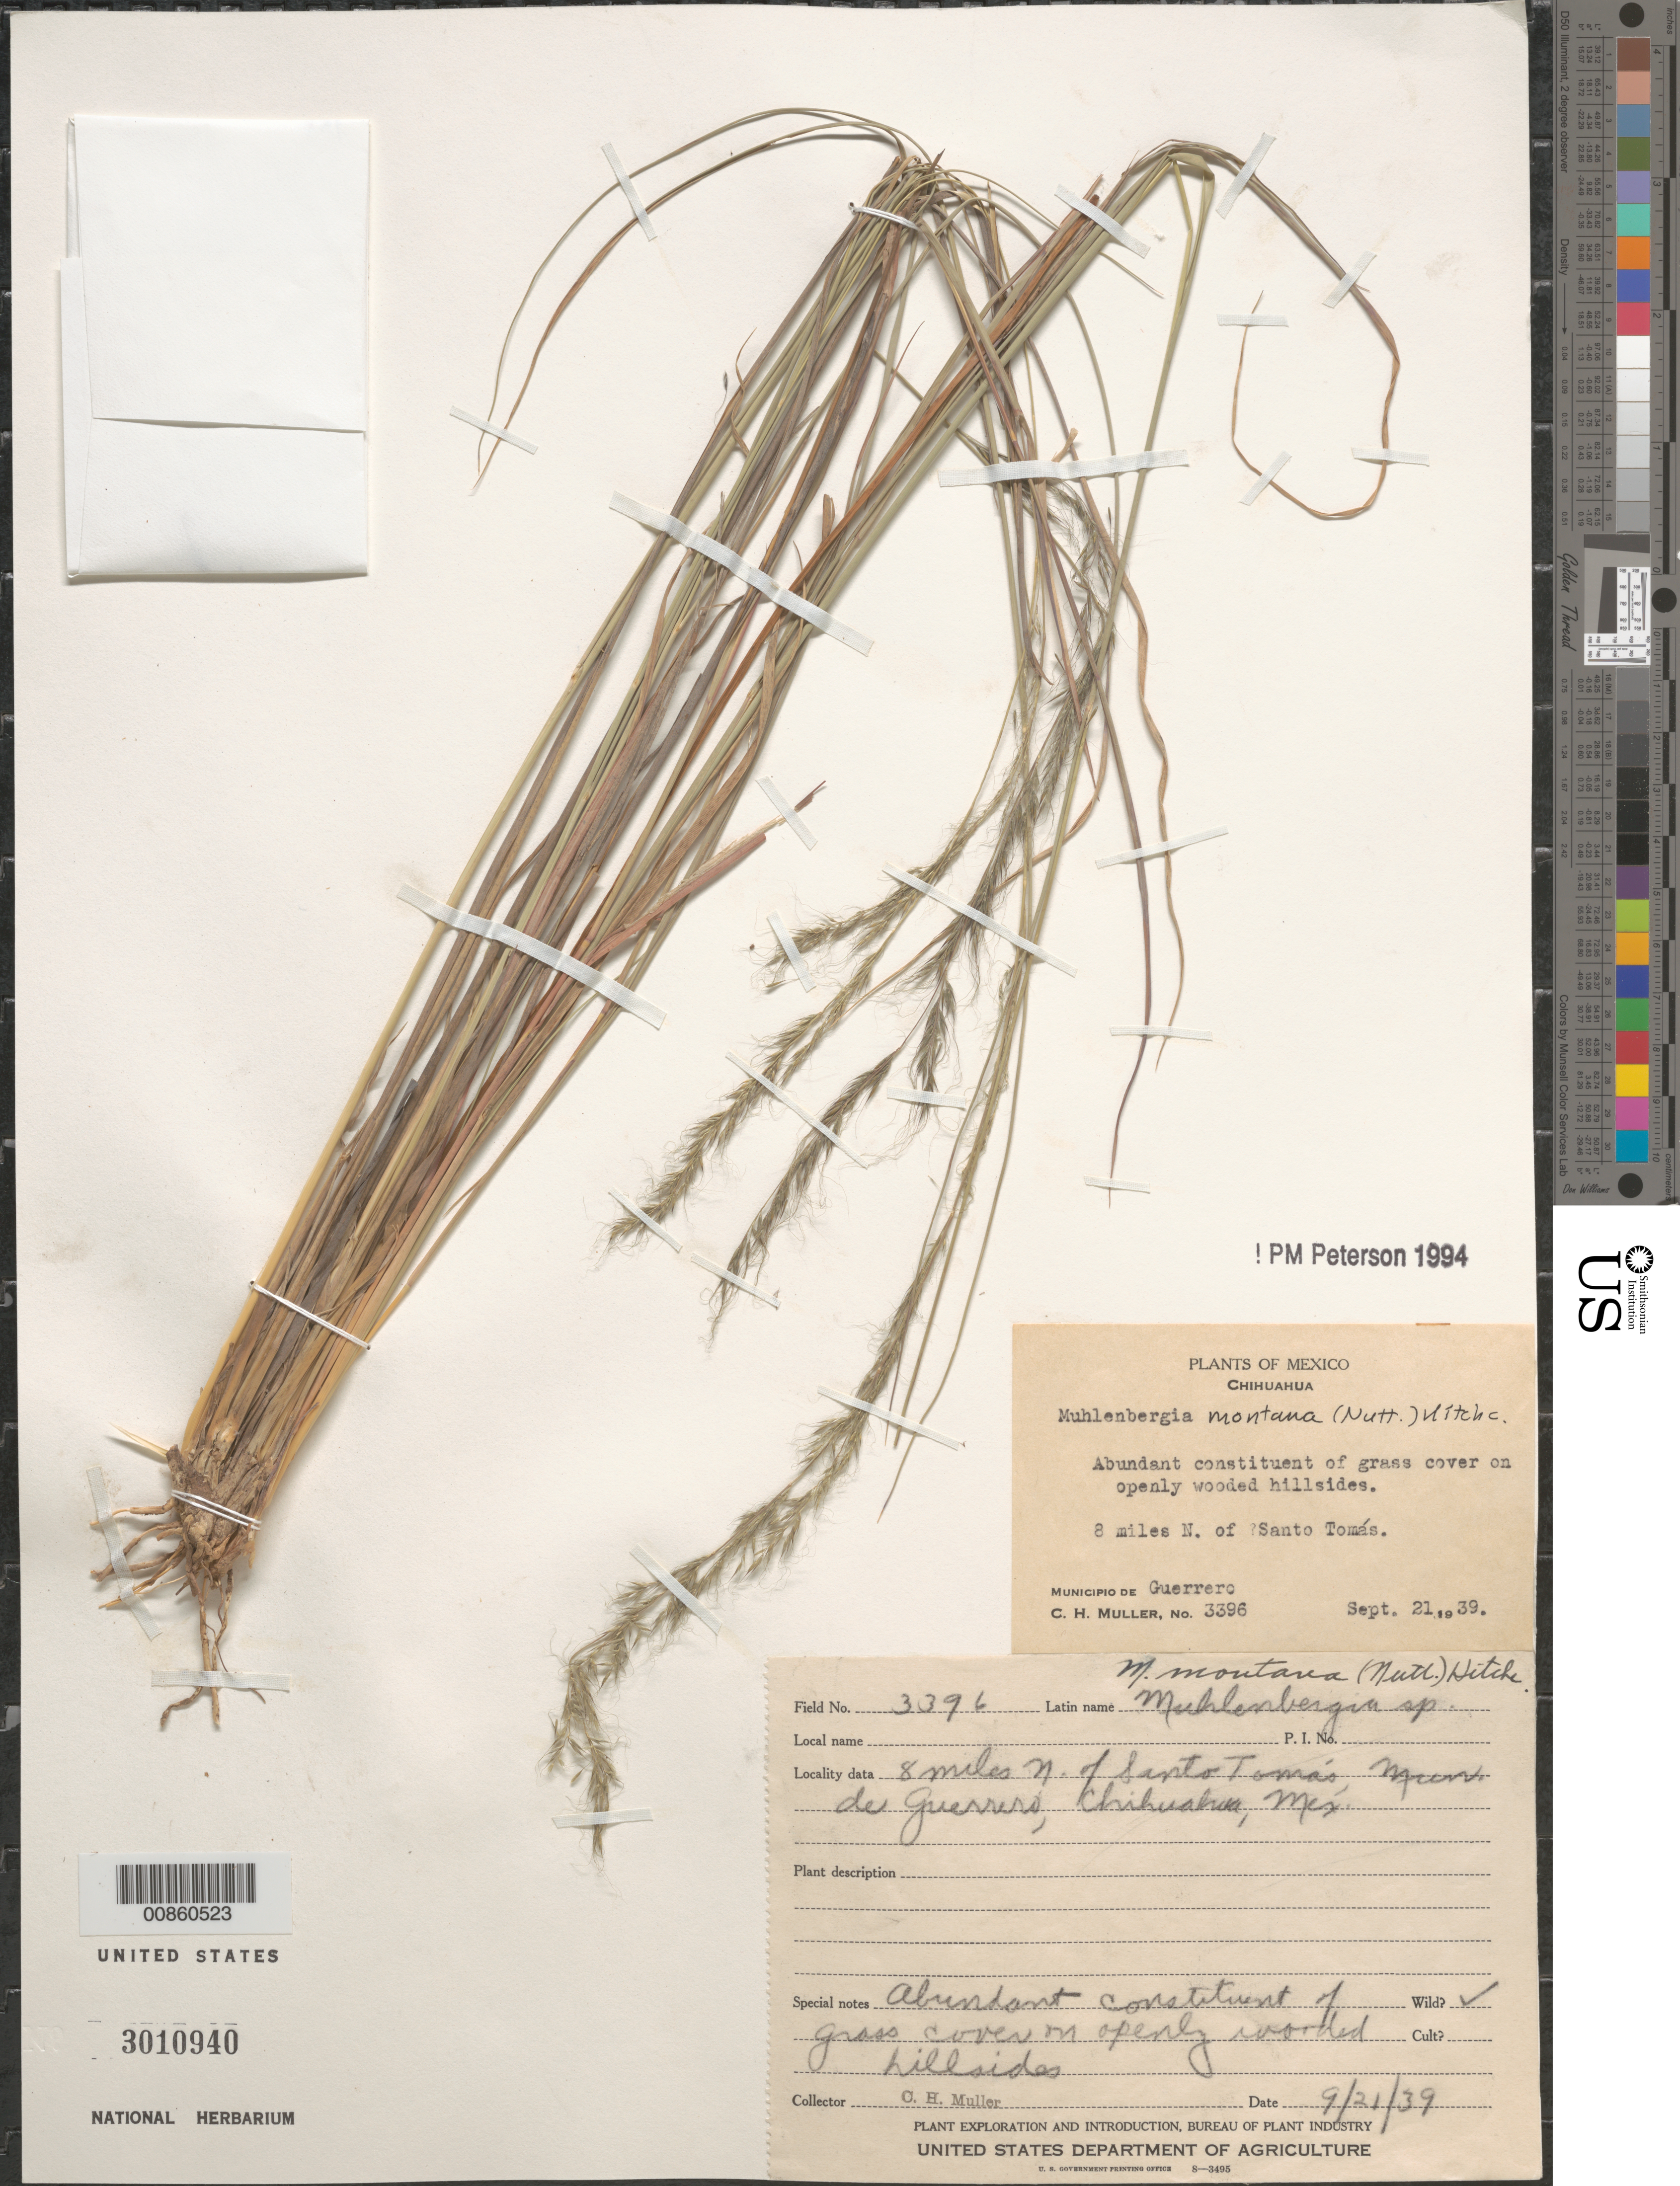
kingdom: Plantae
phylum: Tracheophyta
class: Liliopsida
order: Poales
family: Poaceae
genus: Muhlenbergia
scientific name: Muhlenbergia montana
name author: (Nutt.) Hitchc.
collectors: C. H. Muller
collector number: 3396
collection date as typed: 21 Sep 1939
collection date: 1939-09-21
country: Mexico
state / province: Chihuahua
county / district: Guerrero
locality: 8 mi N of Santo Tomas, mpio. Guerrero, Chih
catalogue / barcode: US 3010940